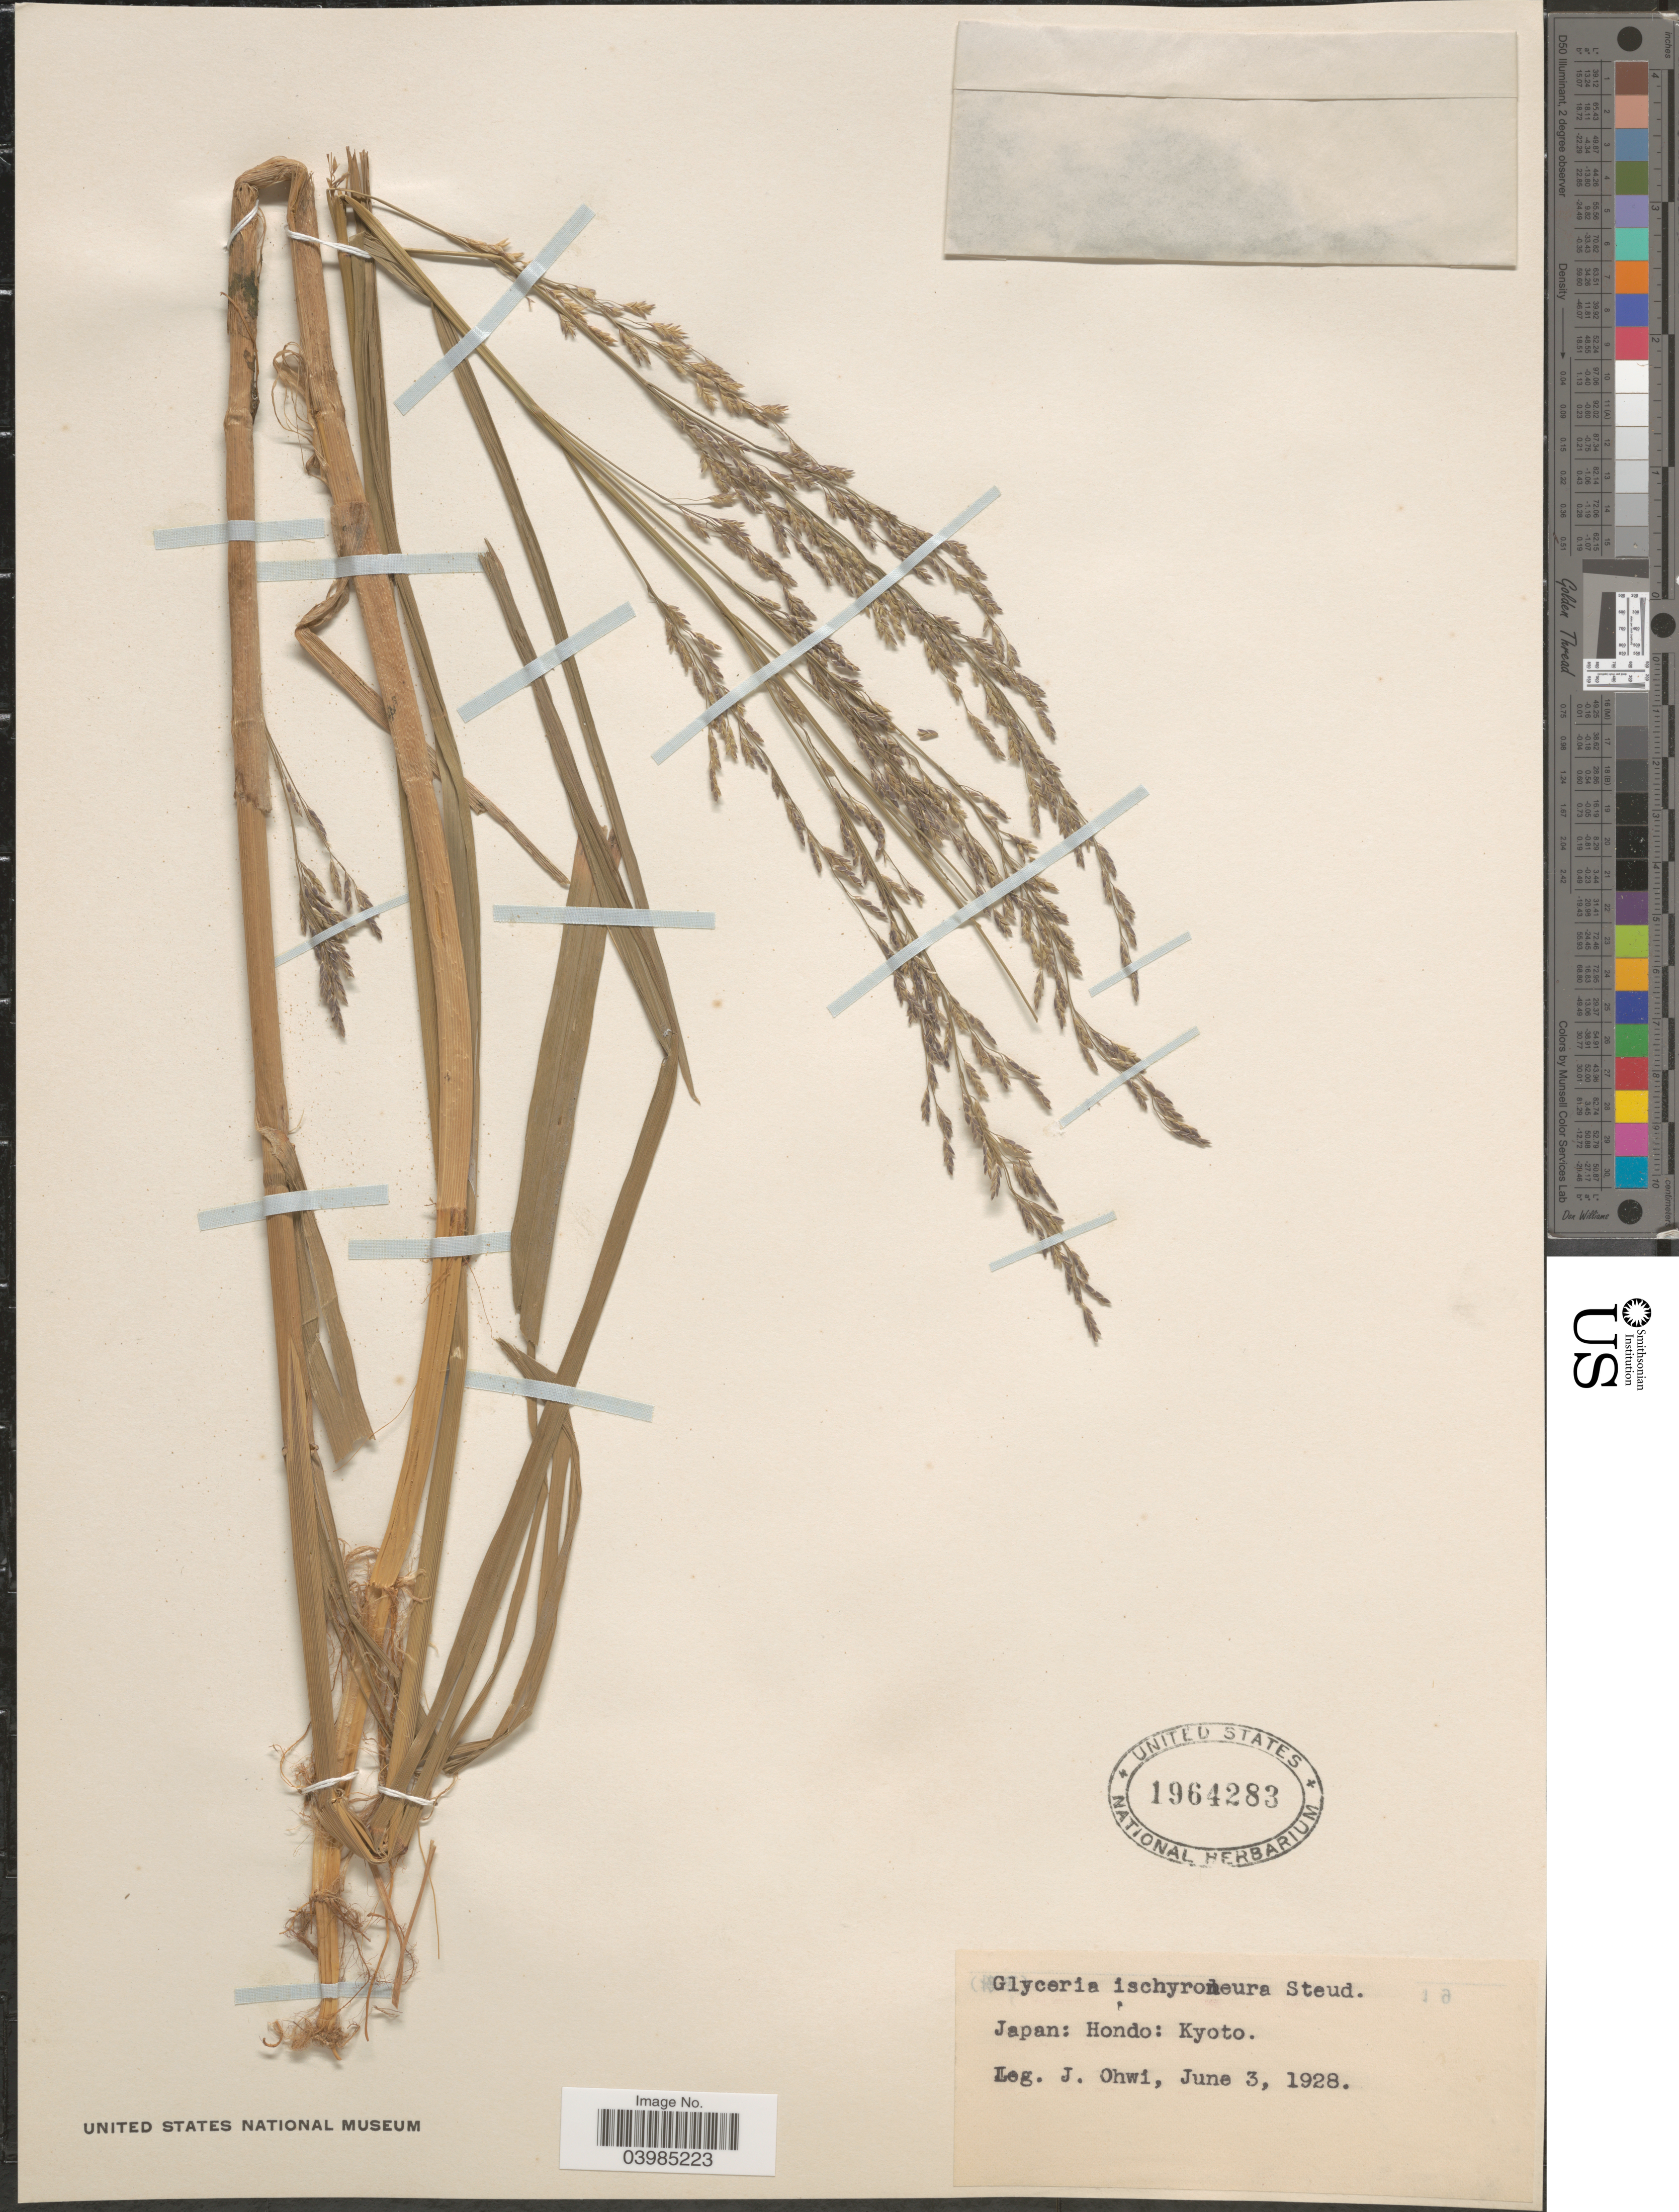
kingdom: Plantae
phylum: Tracheophyta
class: Liliopsida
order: Poales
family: Poaceae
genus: Glyceria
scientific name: Glyceria ischyroneura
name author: Steud.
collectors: J. Ohwi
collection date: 1928-06-03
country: Japan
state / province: Kyoto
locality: Hondo; Kyoto.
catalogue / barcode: US 1964283